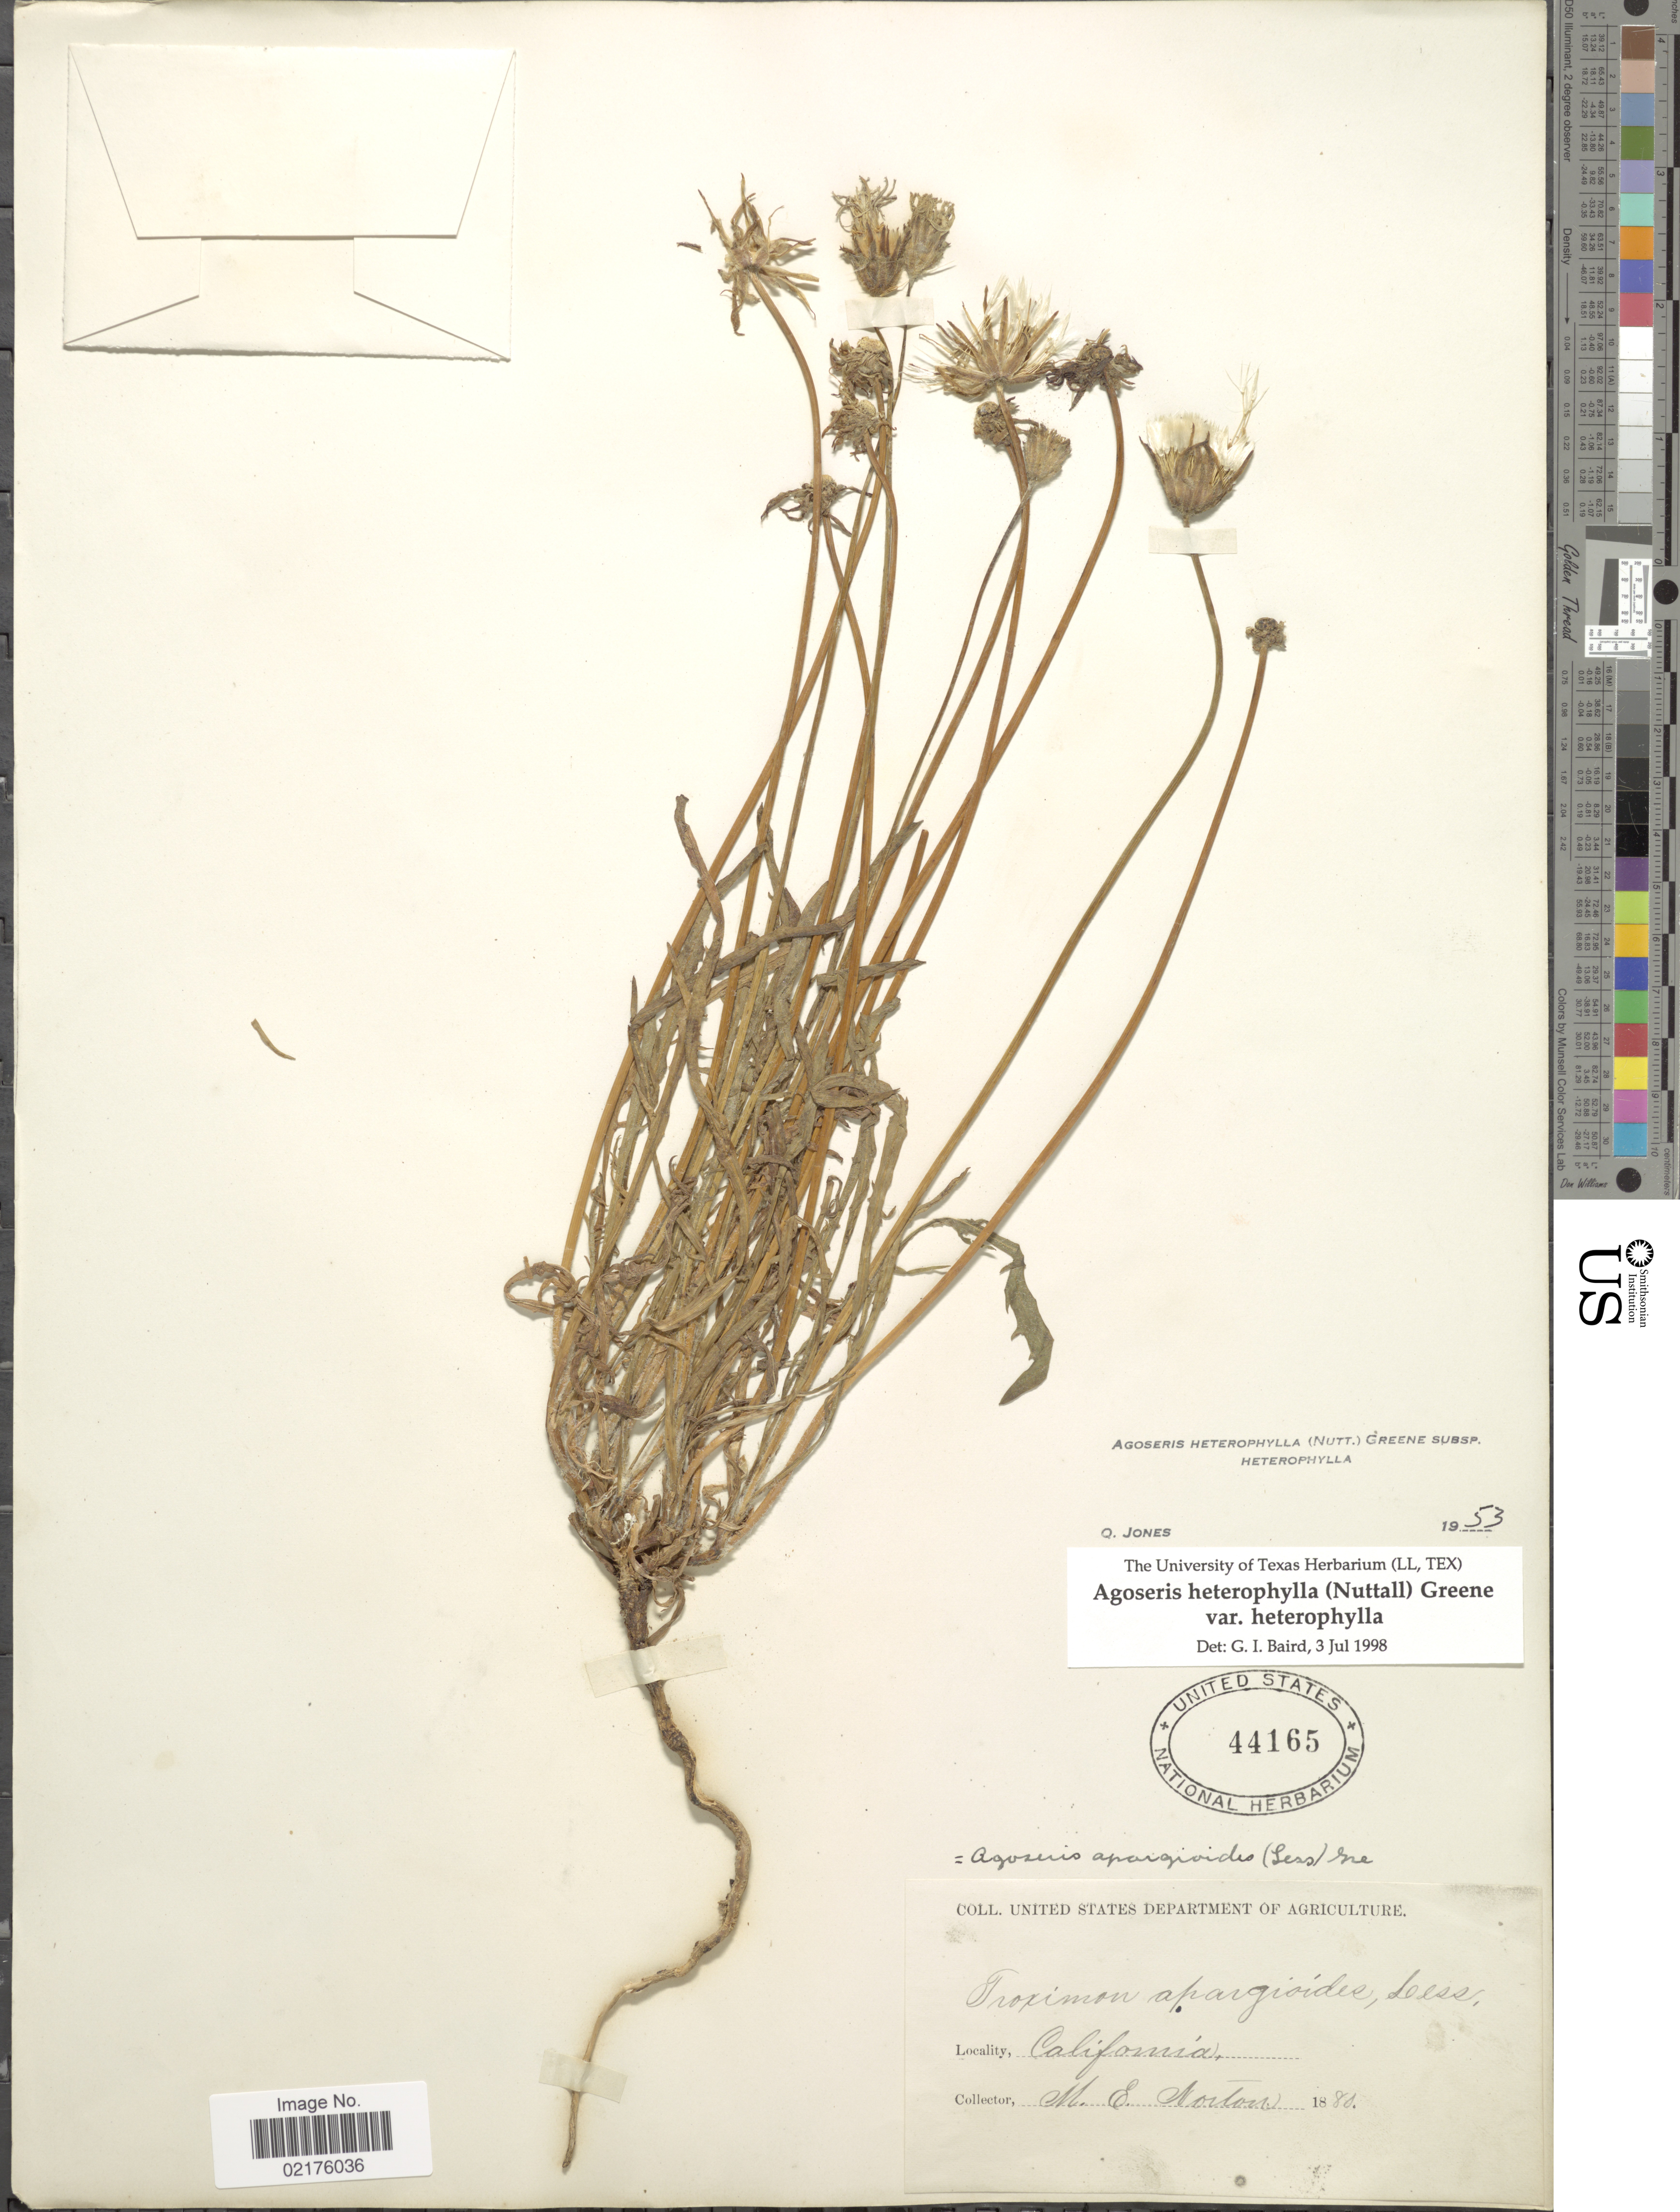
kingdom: Plantae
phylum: Tracheophyta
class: Magnoliopsida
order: Asterales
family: Asteraceae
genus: Agoseris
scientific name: Agoseris heterophylla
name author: (Nutt.) Greene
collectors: M. Norton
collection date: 1880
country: United States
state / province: California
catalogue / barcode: US 44165